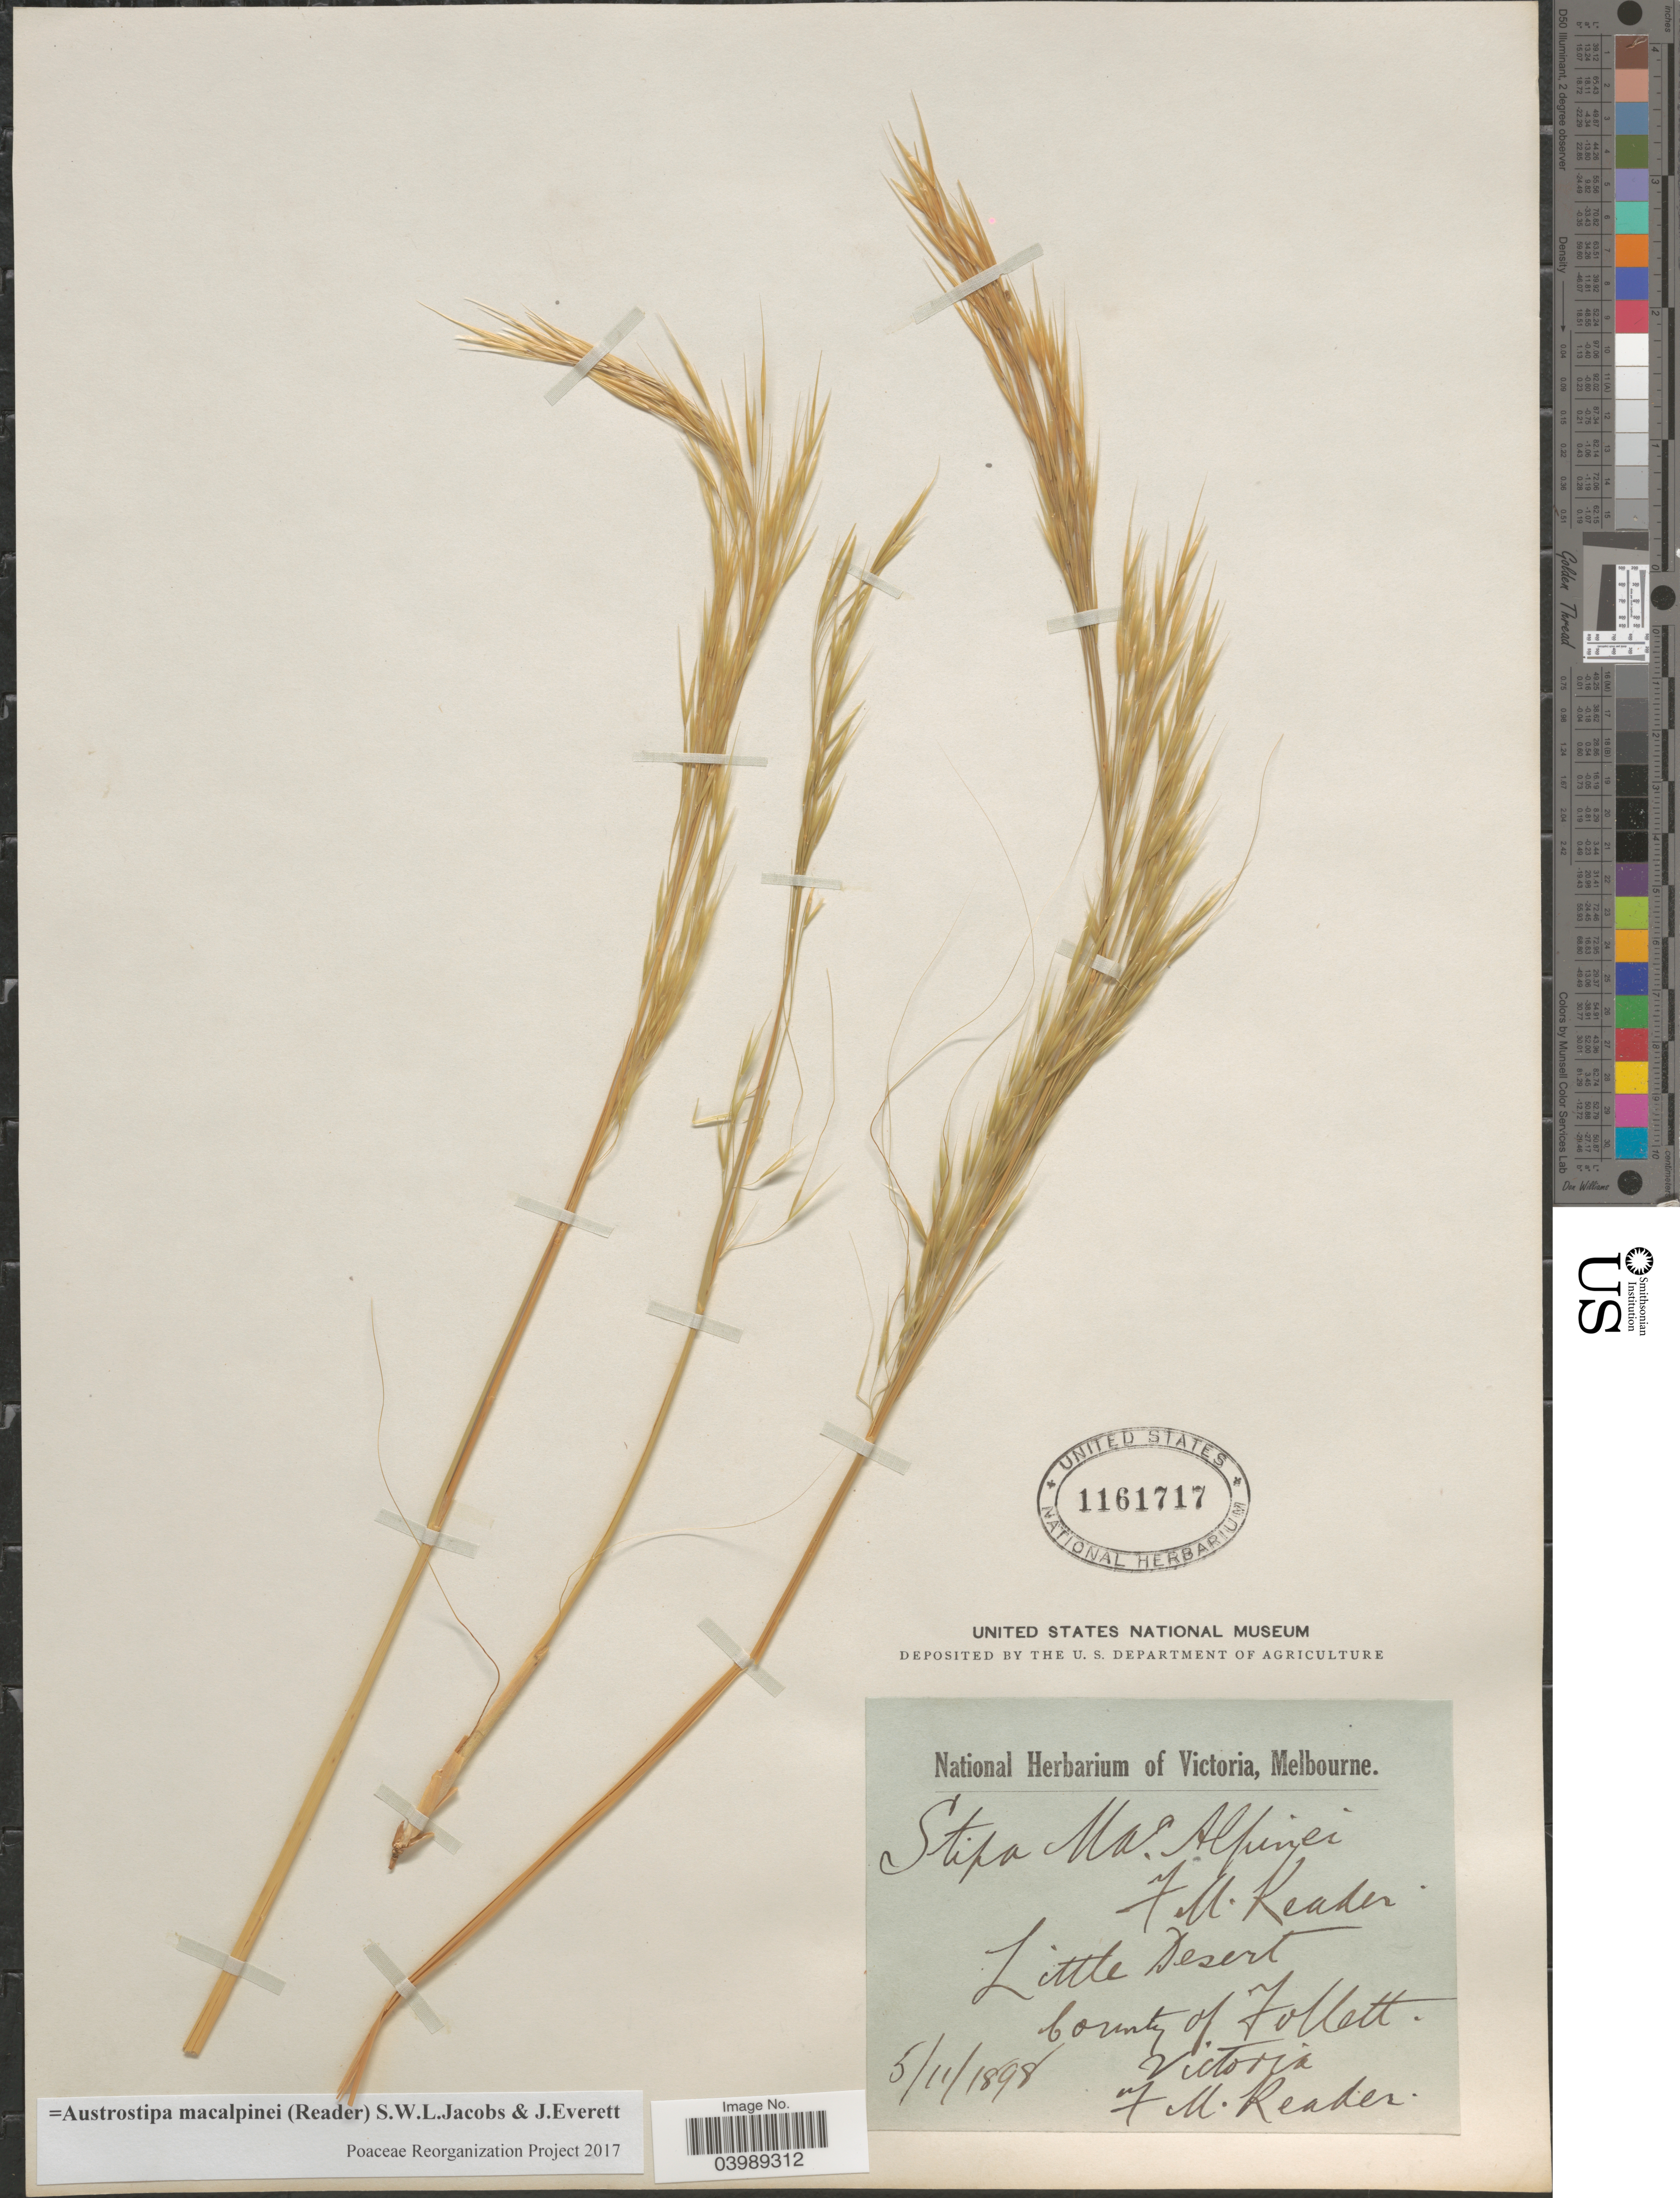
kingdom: Plantae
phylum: Tracheophyta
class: Liliopsida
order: Poales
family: Poaceae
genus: Austrostipa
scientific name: Austrostipa macalpinei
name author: (Reader) S.W.L. Jacobs & J. Everett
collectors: F. Reader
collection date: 1898-11-05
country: Australia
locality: Little Desert. County of Follett. Victoria.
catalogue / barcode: US 1161717